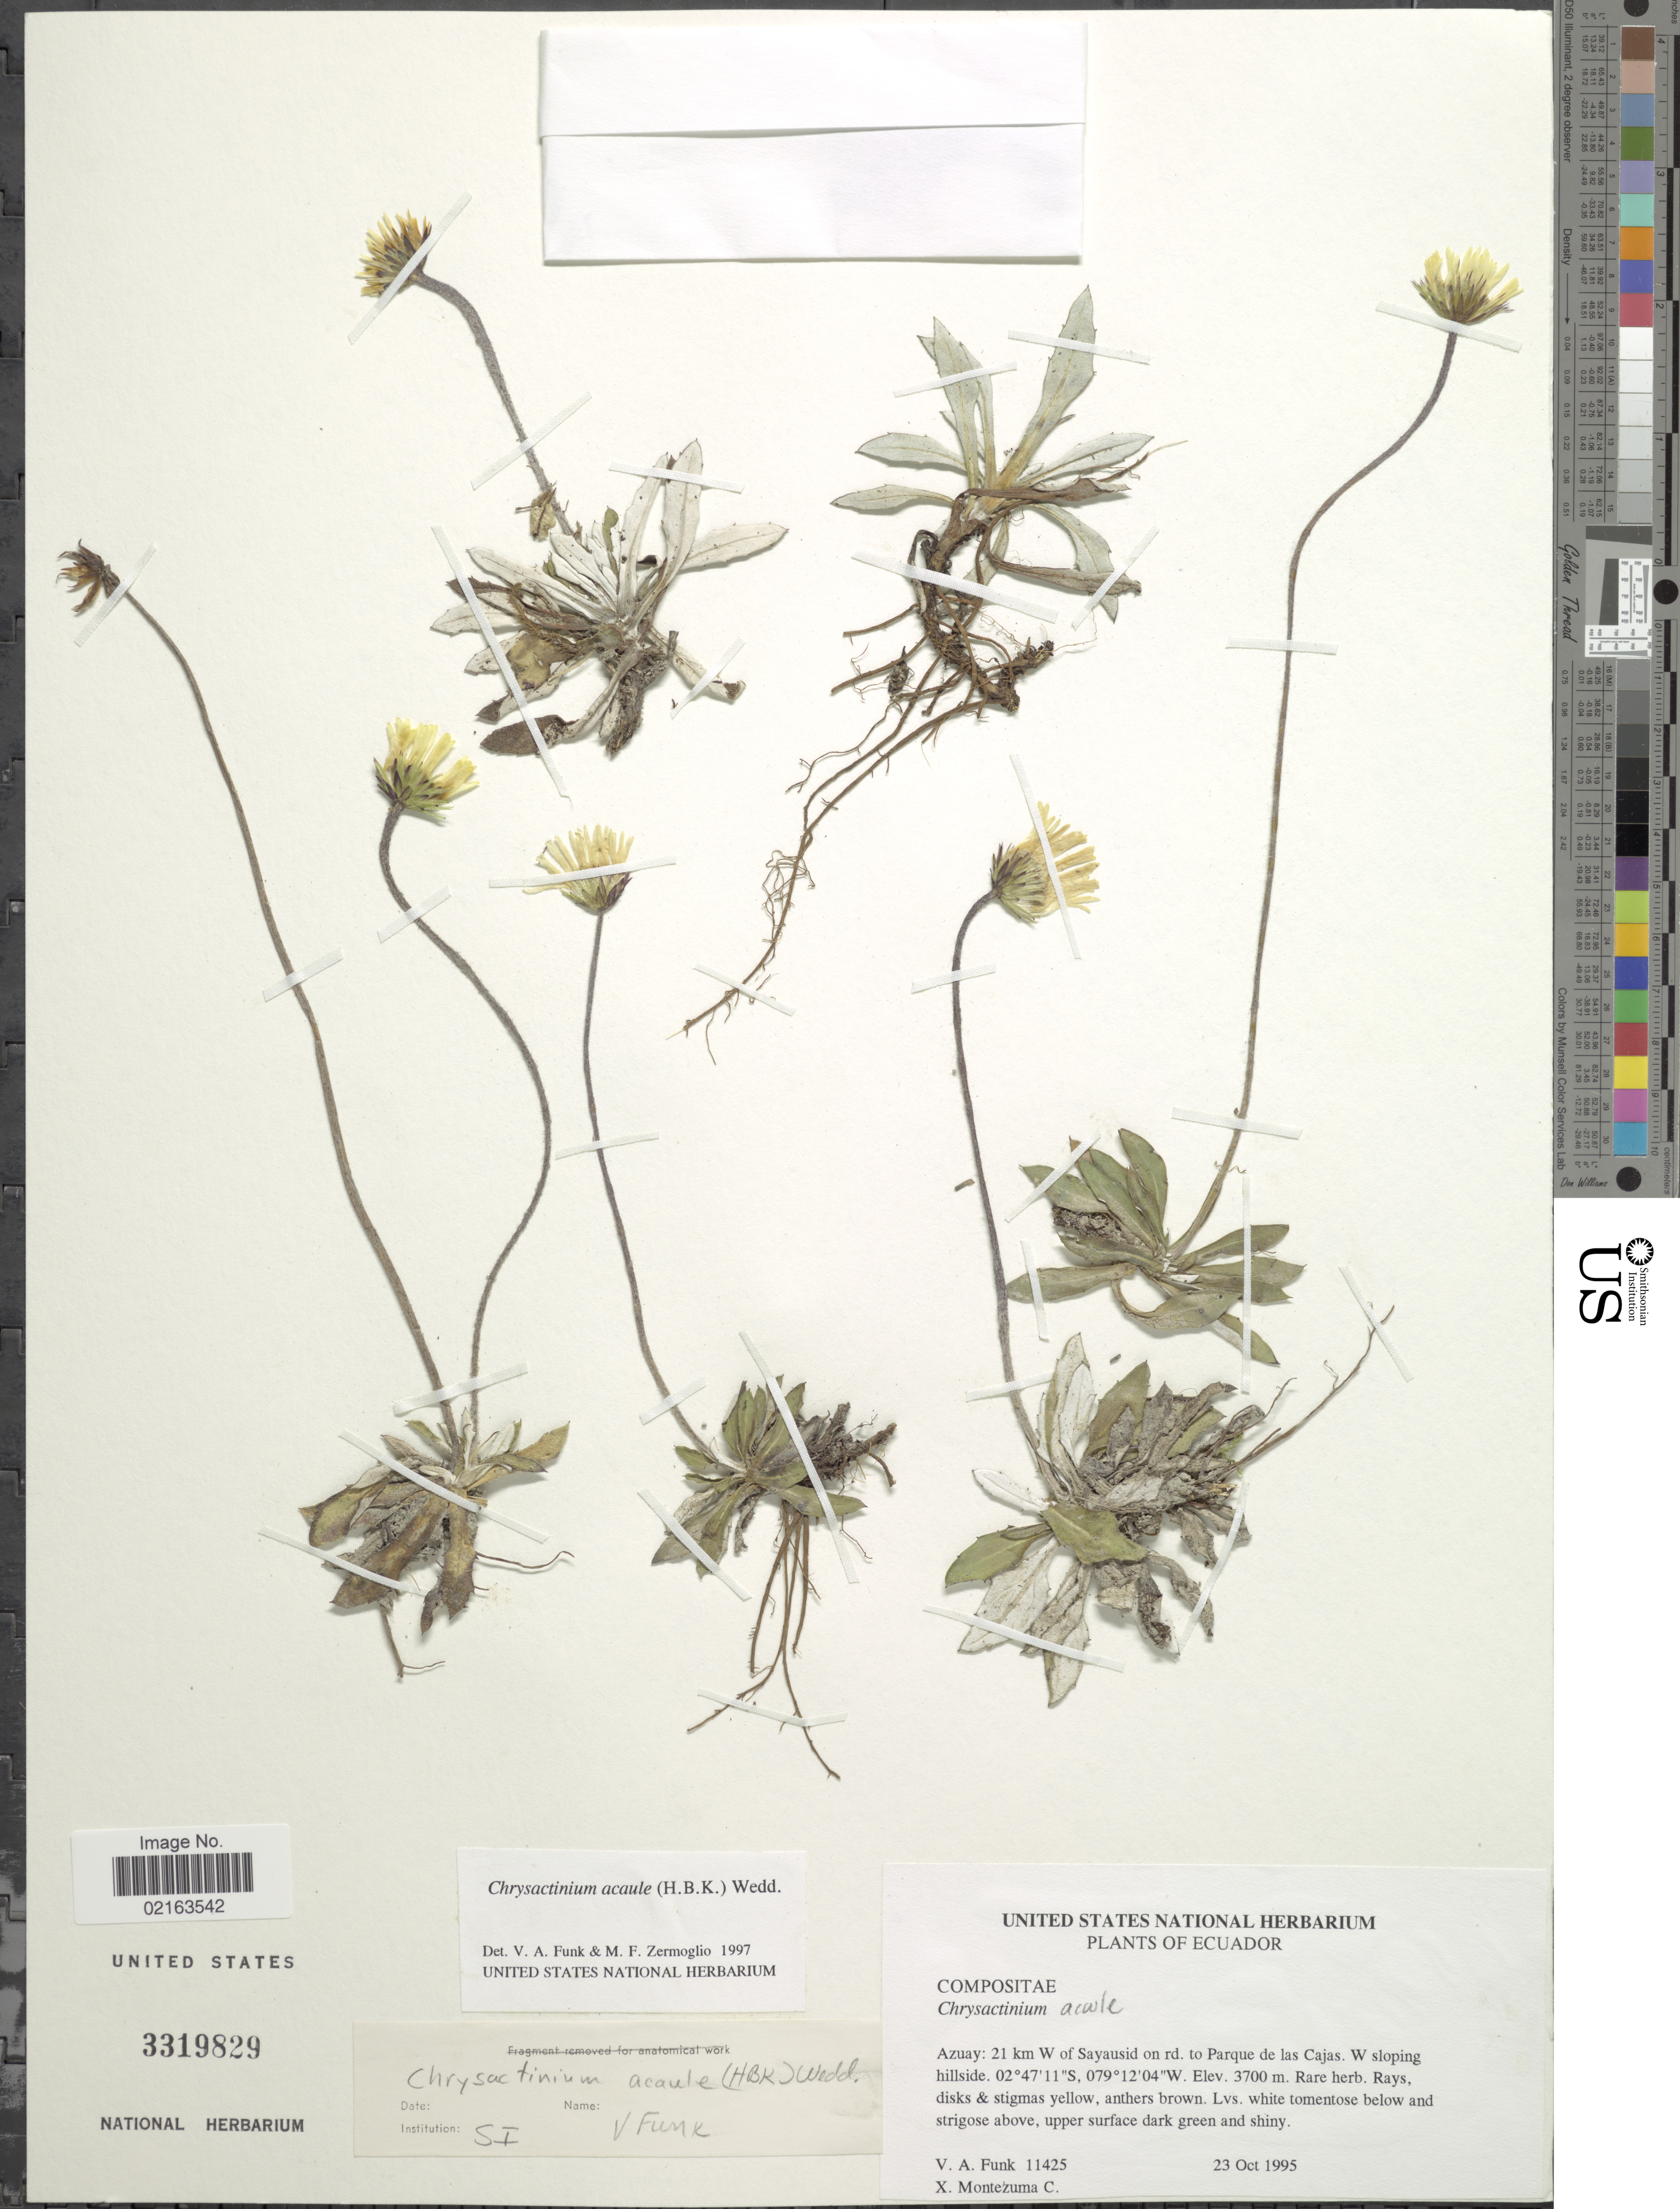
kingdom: Plantae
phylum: Tracheophyta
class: Magnoliopsida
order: Asterales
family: Asteraceae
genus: Chrysactinium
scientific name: Chrysactinium acaule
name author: (Kunth) Wedd.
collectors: V. Funk & X. Montezuma C.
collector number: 11425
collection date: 1995-10-23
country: Ecuador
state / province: Azuay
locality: Azuay: 21 km W of Sayausid on rd. to Parque de las Cajas. W sloping hillside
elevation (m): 3700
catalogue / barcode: US 3319829